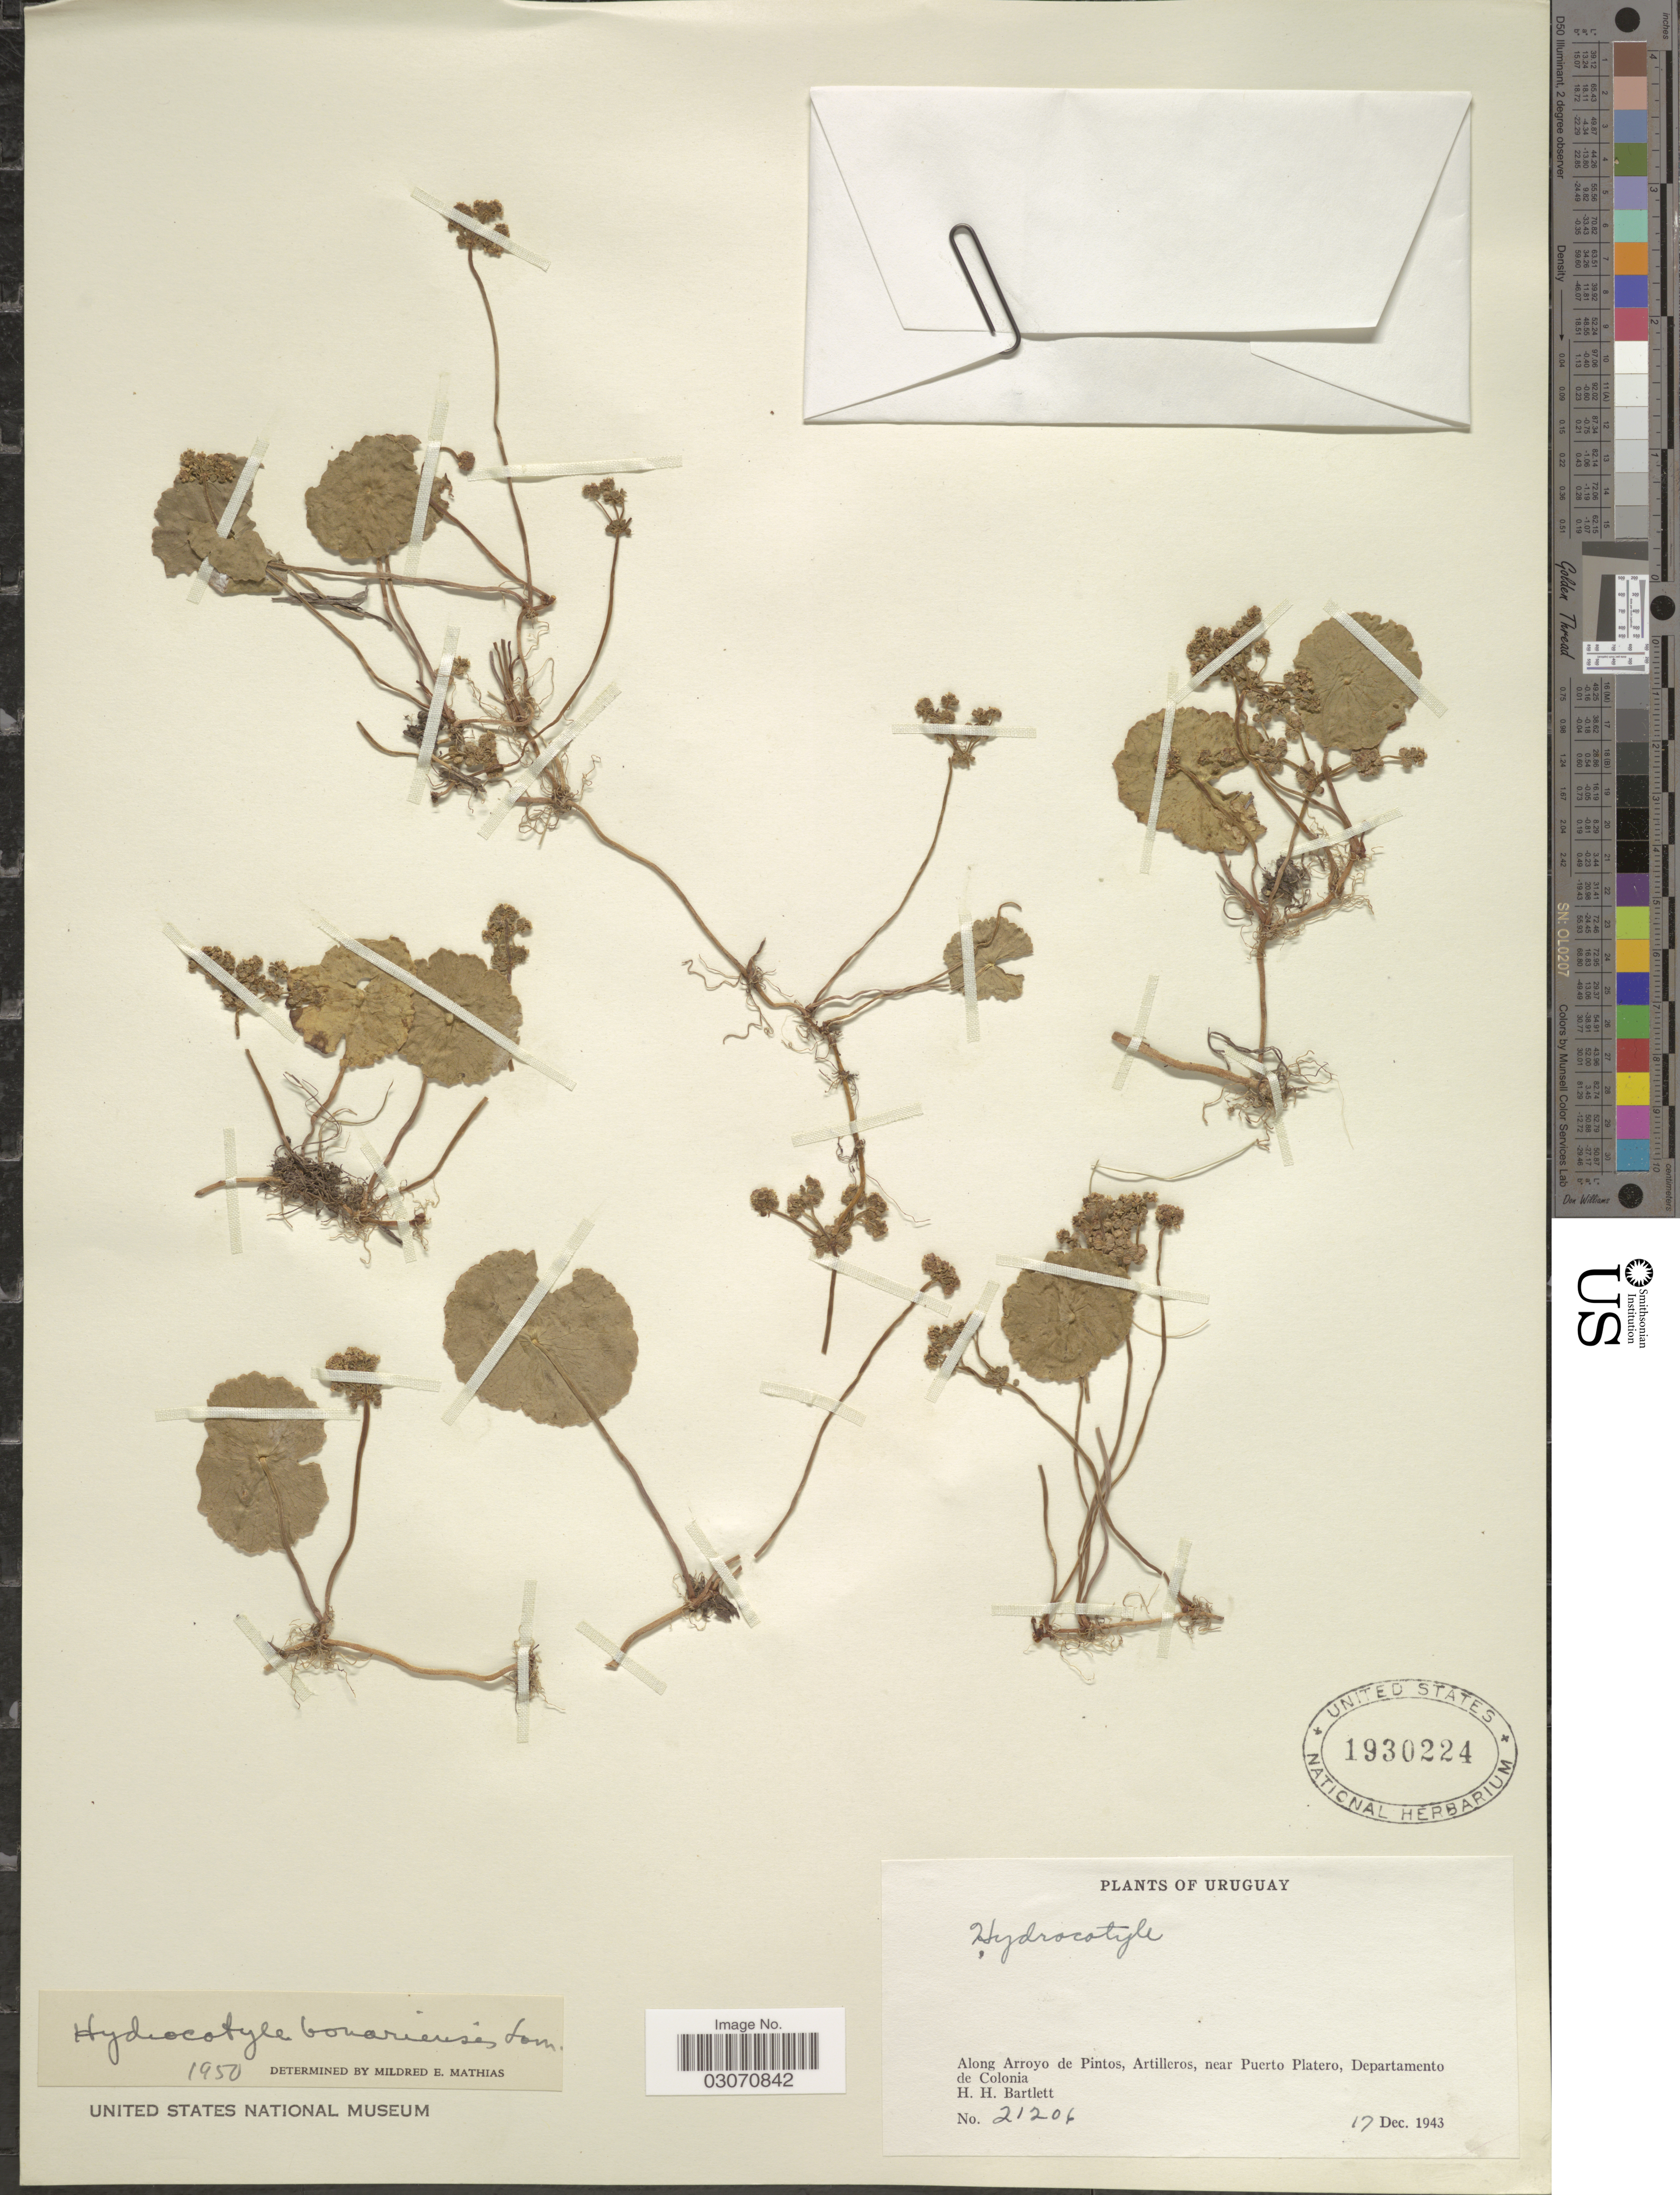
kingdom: Plantae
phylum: Tracheophyta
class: Magnoliopsida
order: Apiales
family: Araliaceae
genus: Hydrocotyle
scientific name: Hydrocotyle bonariensis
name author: Lam.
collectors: H. H. Bartlett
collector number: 21206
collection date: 1943-12-17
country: Uruguay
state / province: Colonia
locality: Along Arroyo de Pintos, near Puerto, Departamento de Colonia.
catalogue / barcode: US 1930224